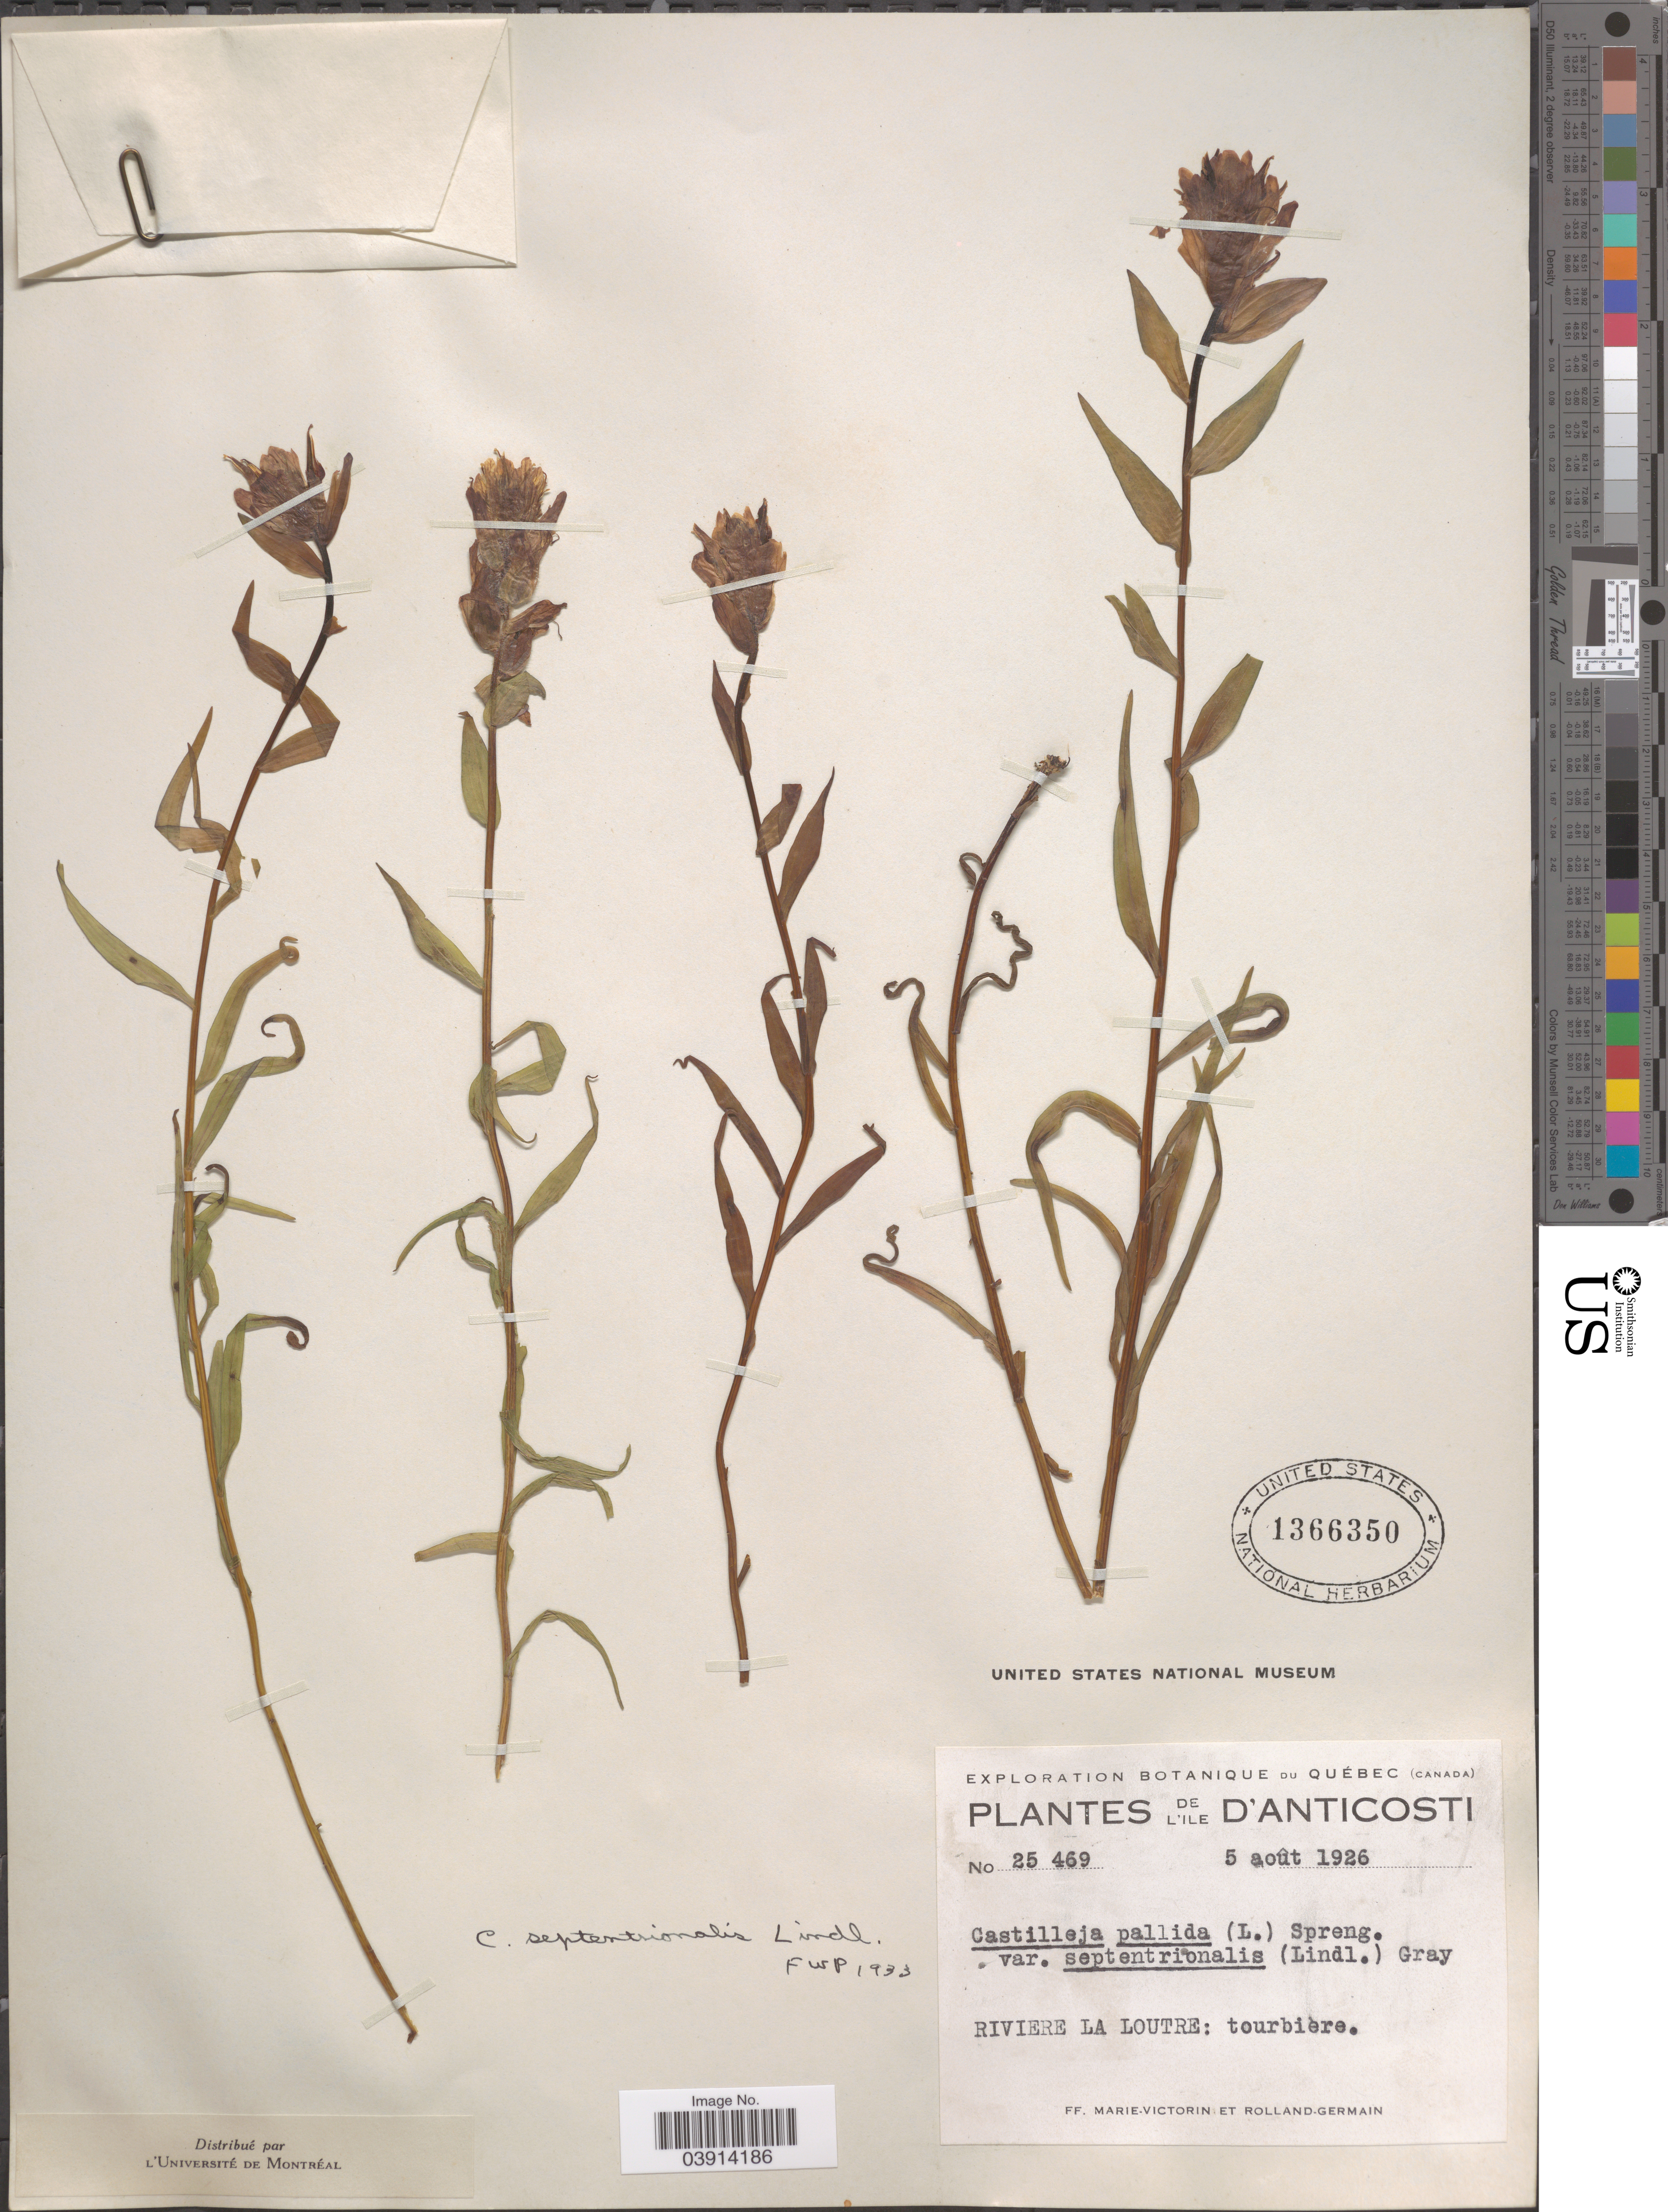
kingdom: Plantae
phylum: Tracheophyta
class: Magnoliopsida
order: Lamiales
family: Orobanchaceae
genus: Castilleja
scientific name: Castilleja septentrionalis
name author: Lindl.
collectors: F. Marie-Victorin & Rolland-Germain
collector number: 25469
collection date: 1926-08-05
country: Canada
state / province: Quebec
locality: L'Ile D'Anticosti. Riviere La Loutre: tourbière.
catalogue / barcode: US 1366350